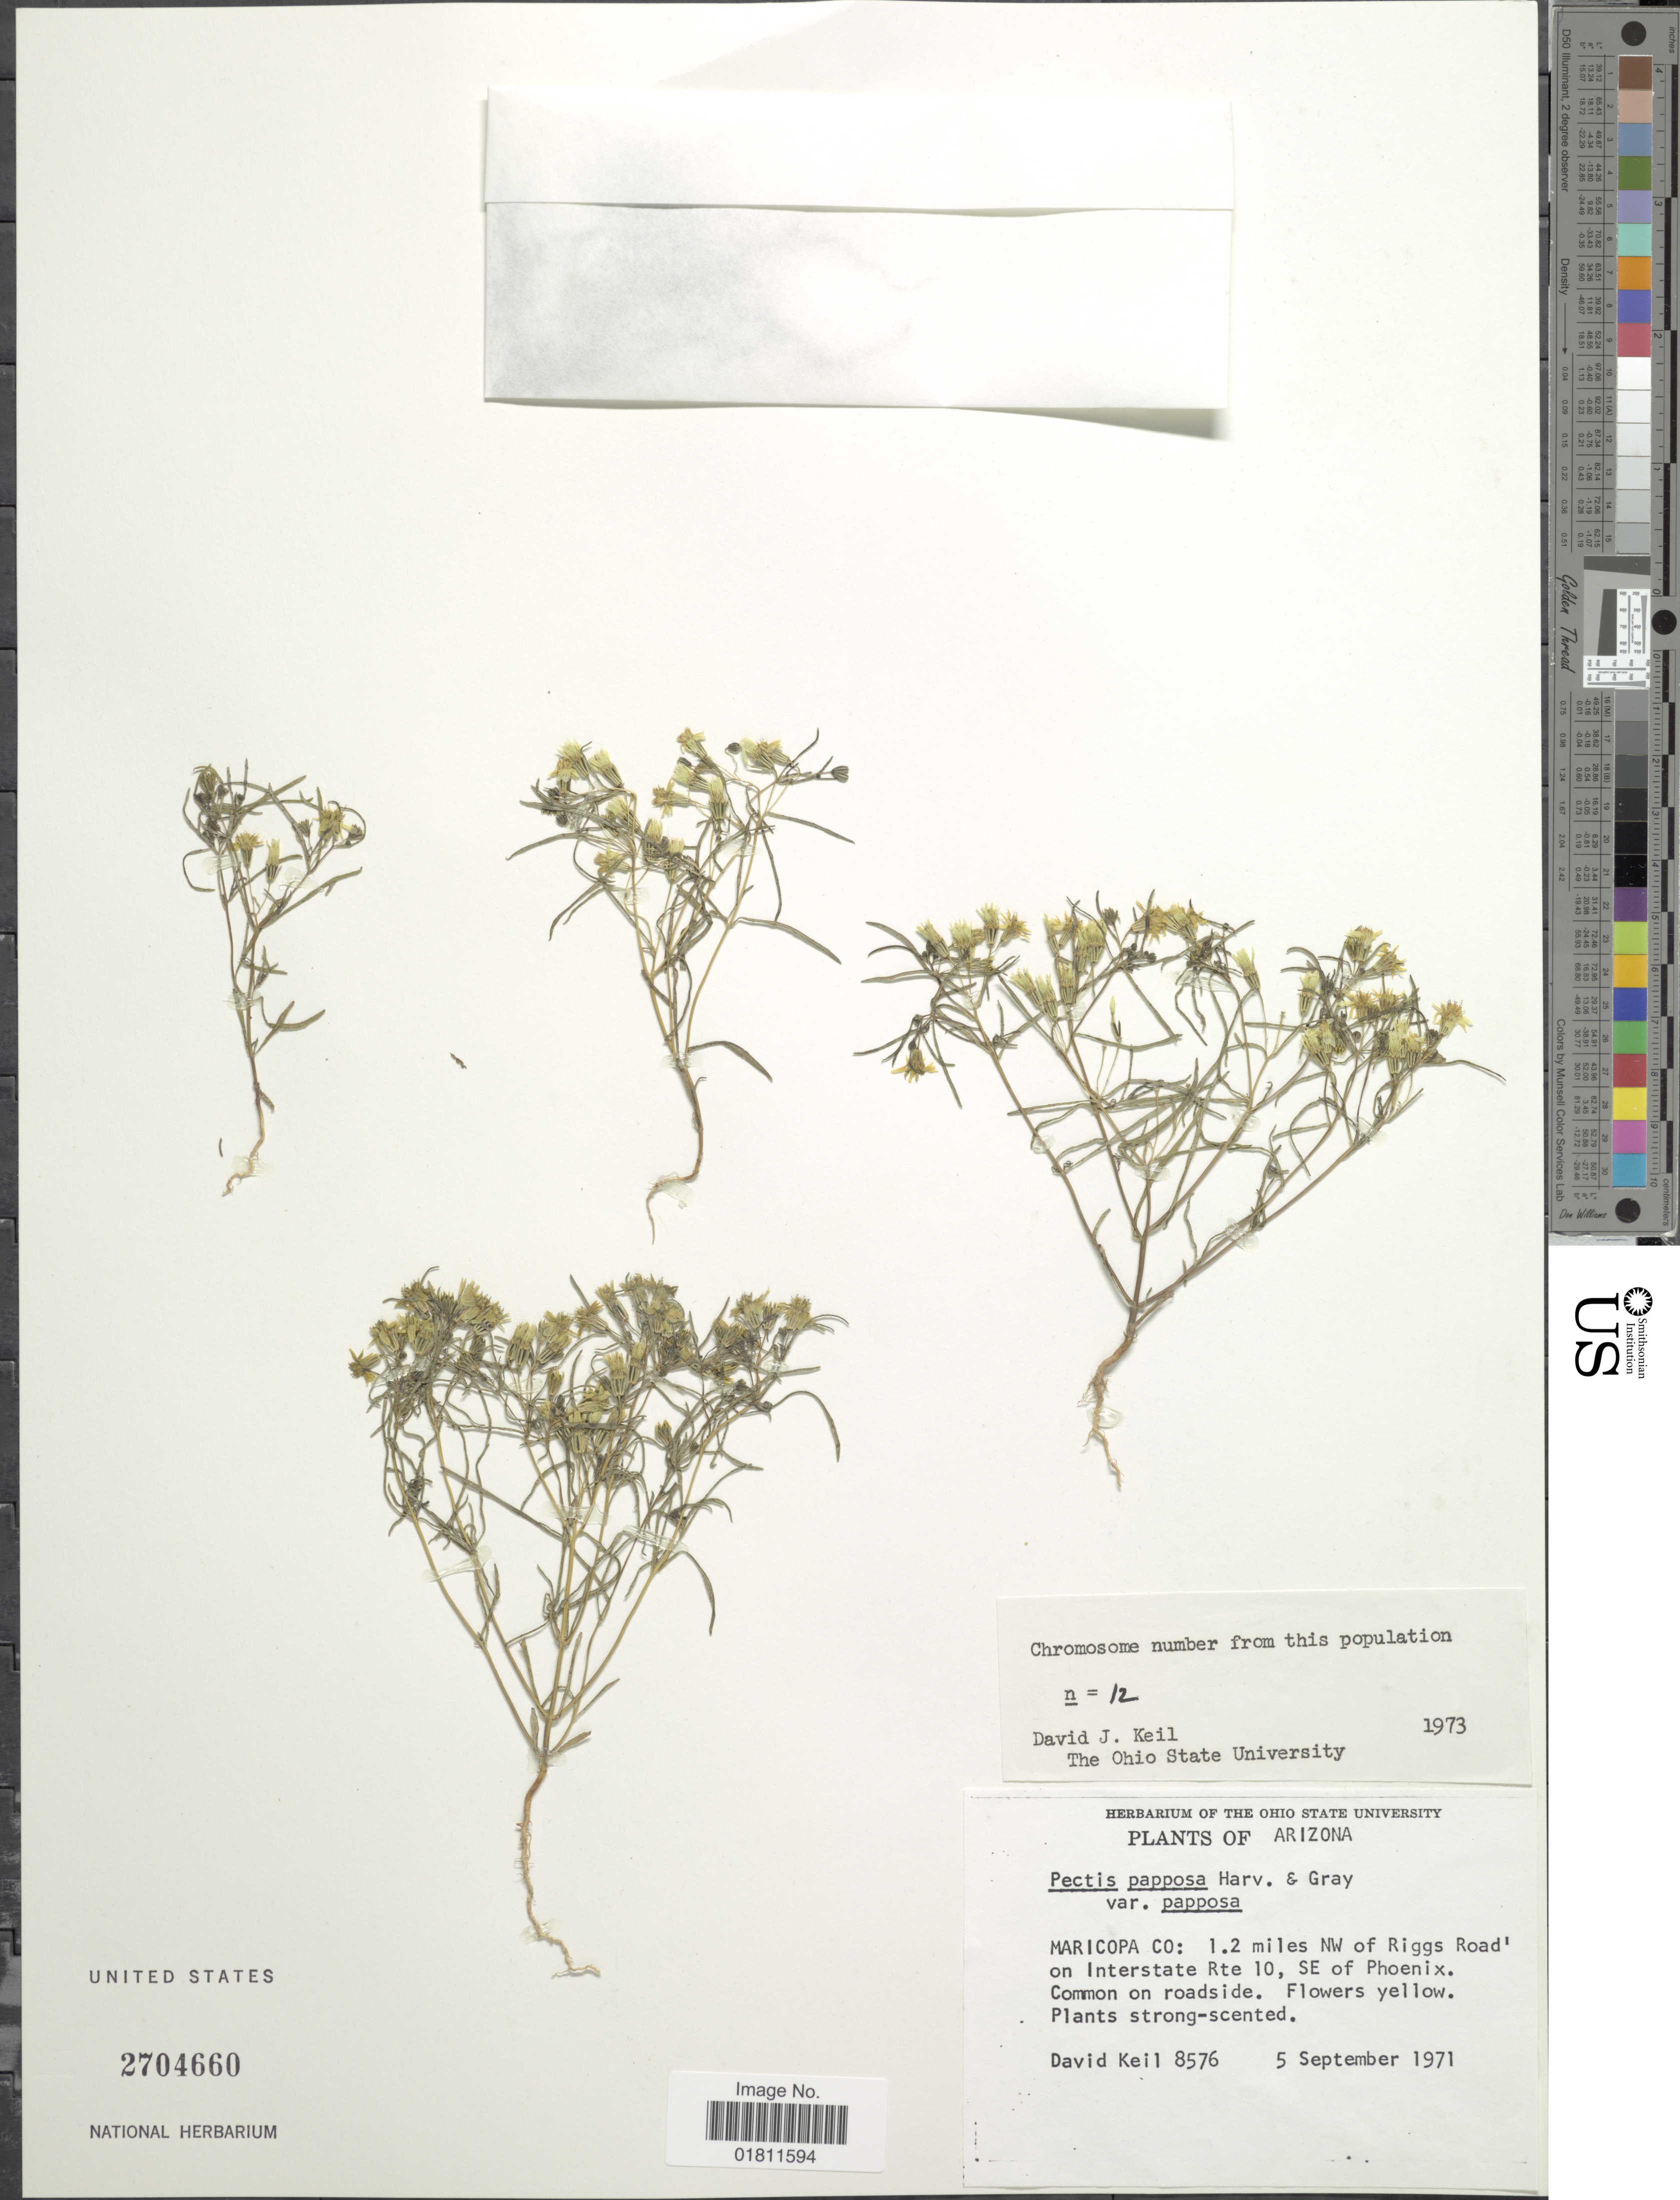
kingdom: Plantae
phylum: Tracheophyta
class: Magnoliopsida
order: Asterales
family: Asteraceae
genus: Pectis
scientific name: Pectis papposa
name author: Harv. & A. Gray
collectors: D. J. Keil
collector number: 8576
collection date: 1971-09-05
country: United States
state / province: Arizona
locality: Arizona, Maricopa Co.: 1.2 miles NW of Riggs Road' on Interstate Rte 10, SE of Phoenix.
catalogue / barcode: US 2704660